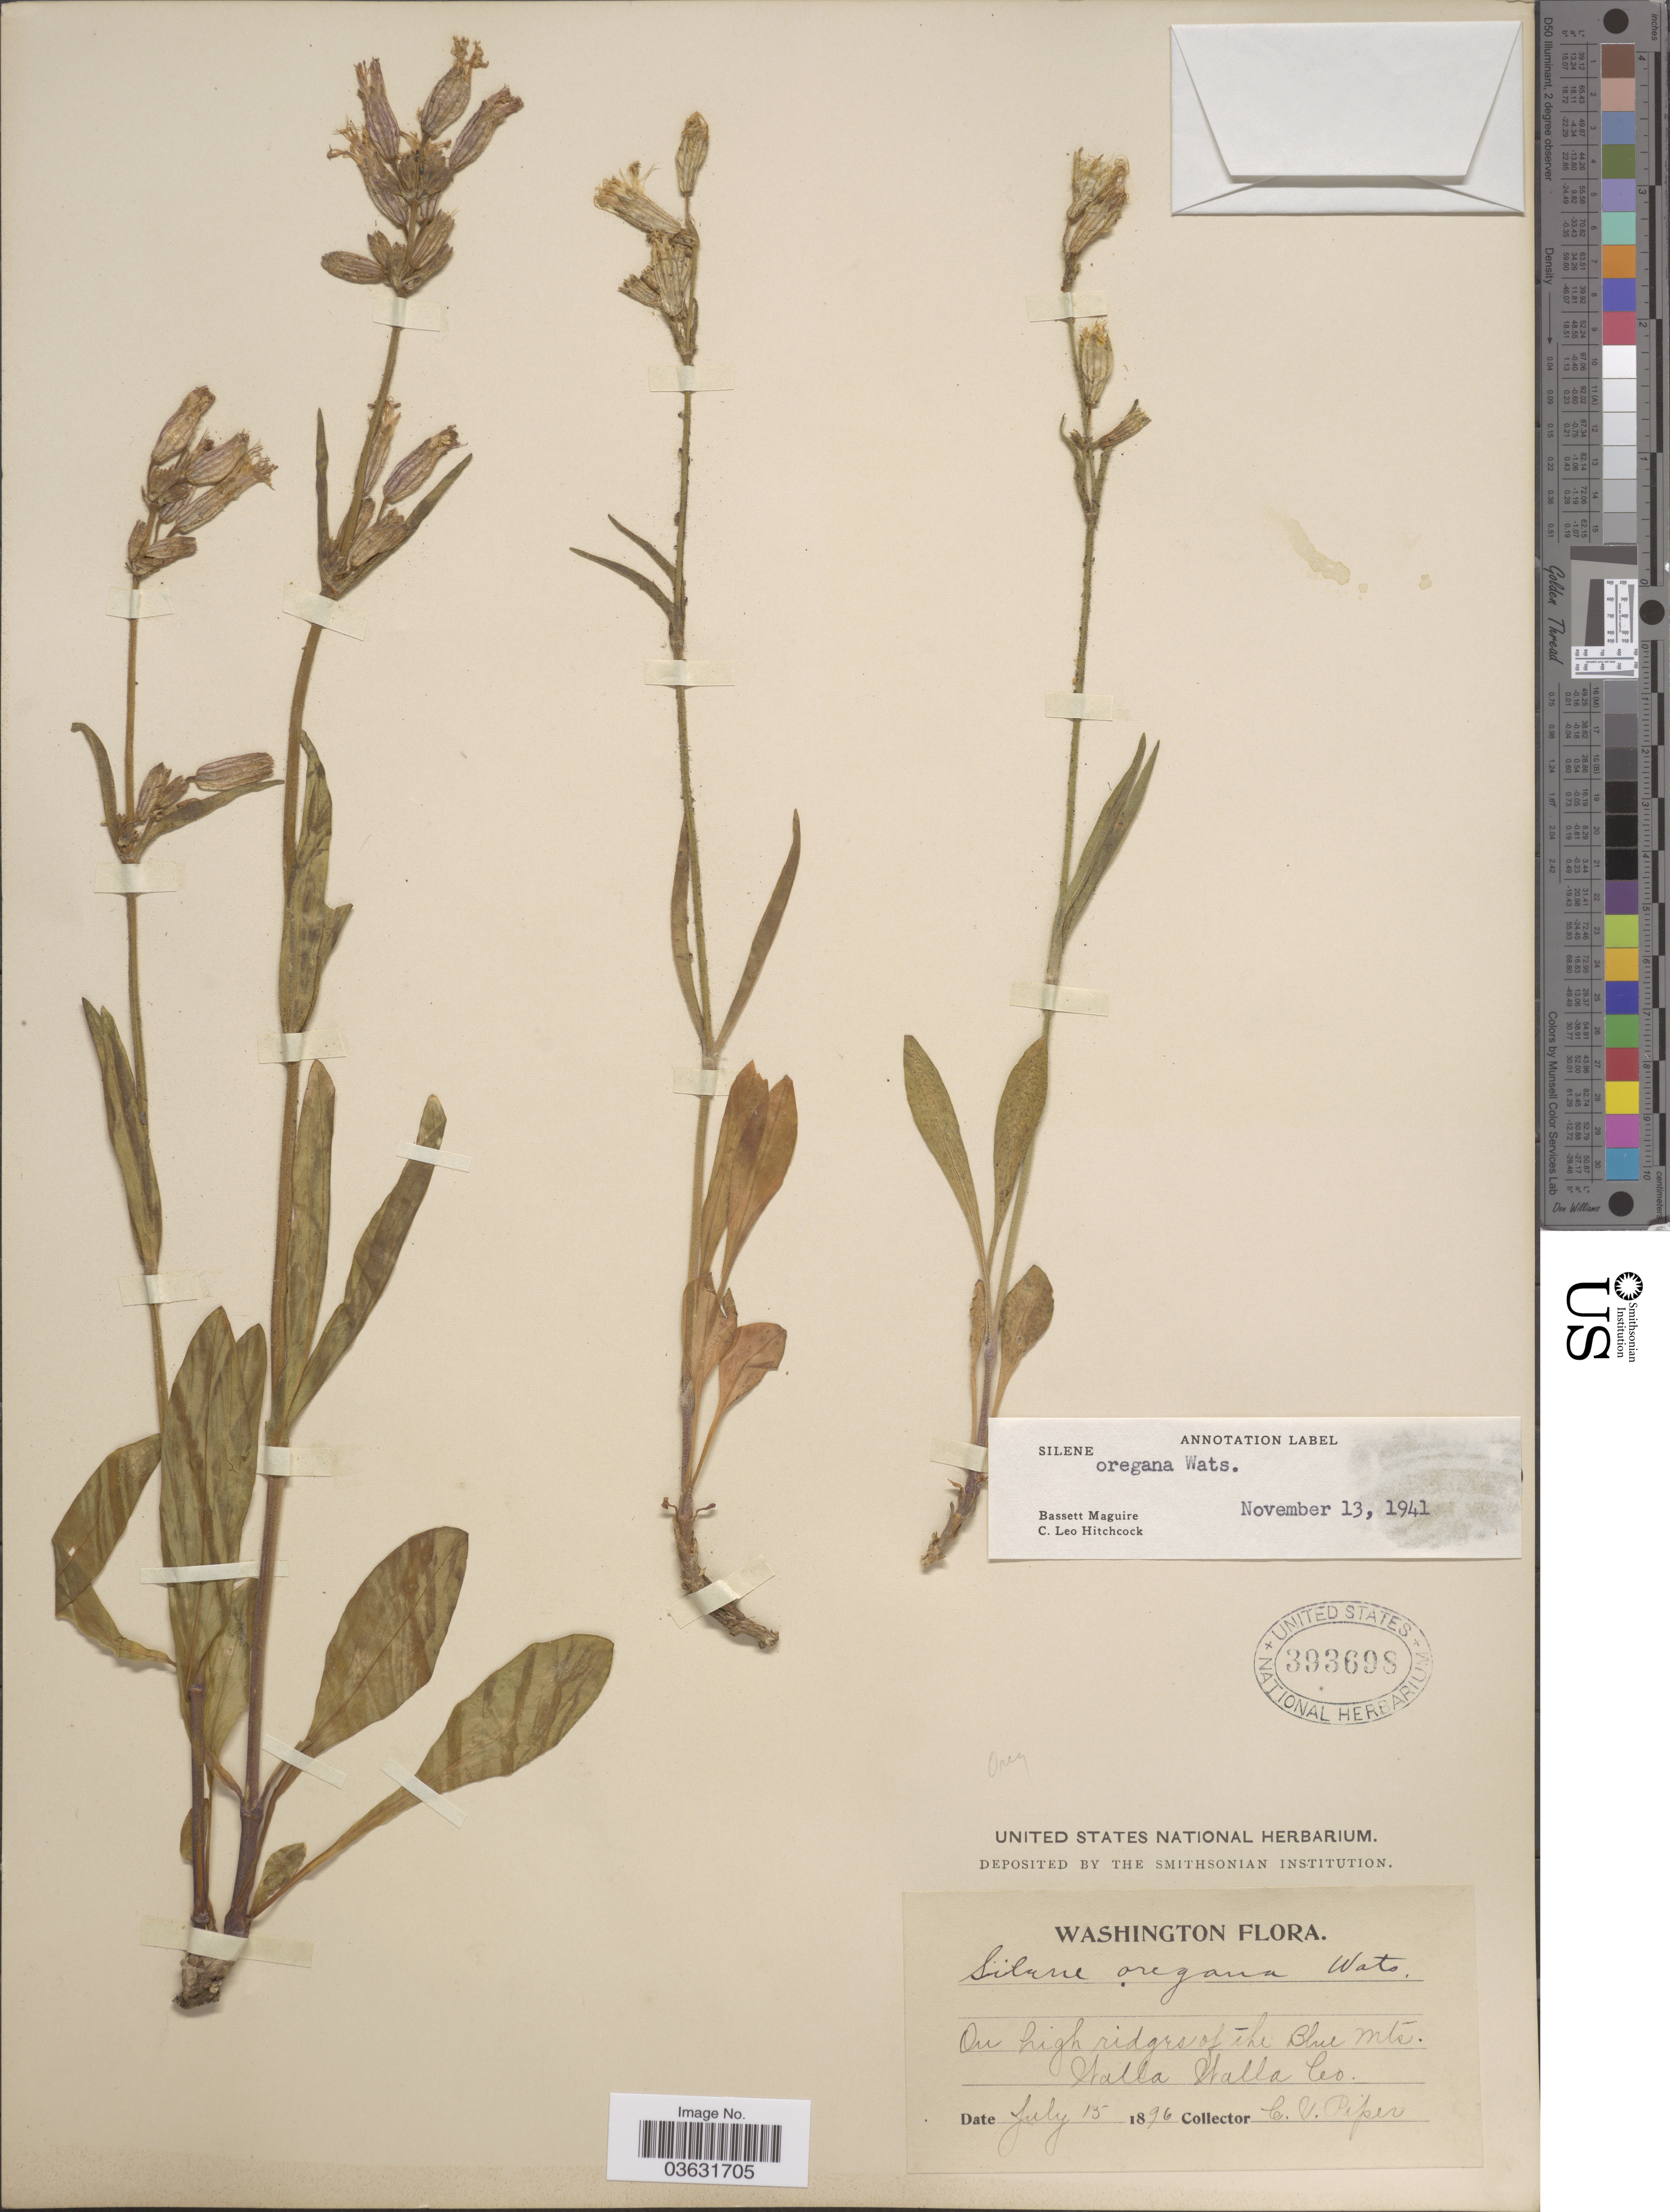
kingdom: Plantae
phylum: Tracheophyta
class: Magnoliopsida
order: Caryophyllales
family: Caryophyllaceae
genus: Silene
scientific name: Silene oregana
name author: S. Watson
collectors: C. V. Piper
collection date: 1896-07-15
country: United States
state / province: Washington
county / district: Walla Walla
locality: On high ridges of the Blue Mts. Walla Walla Co.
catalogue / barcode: US 393698